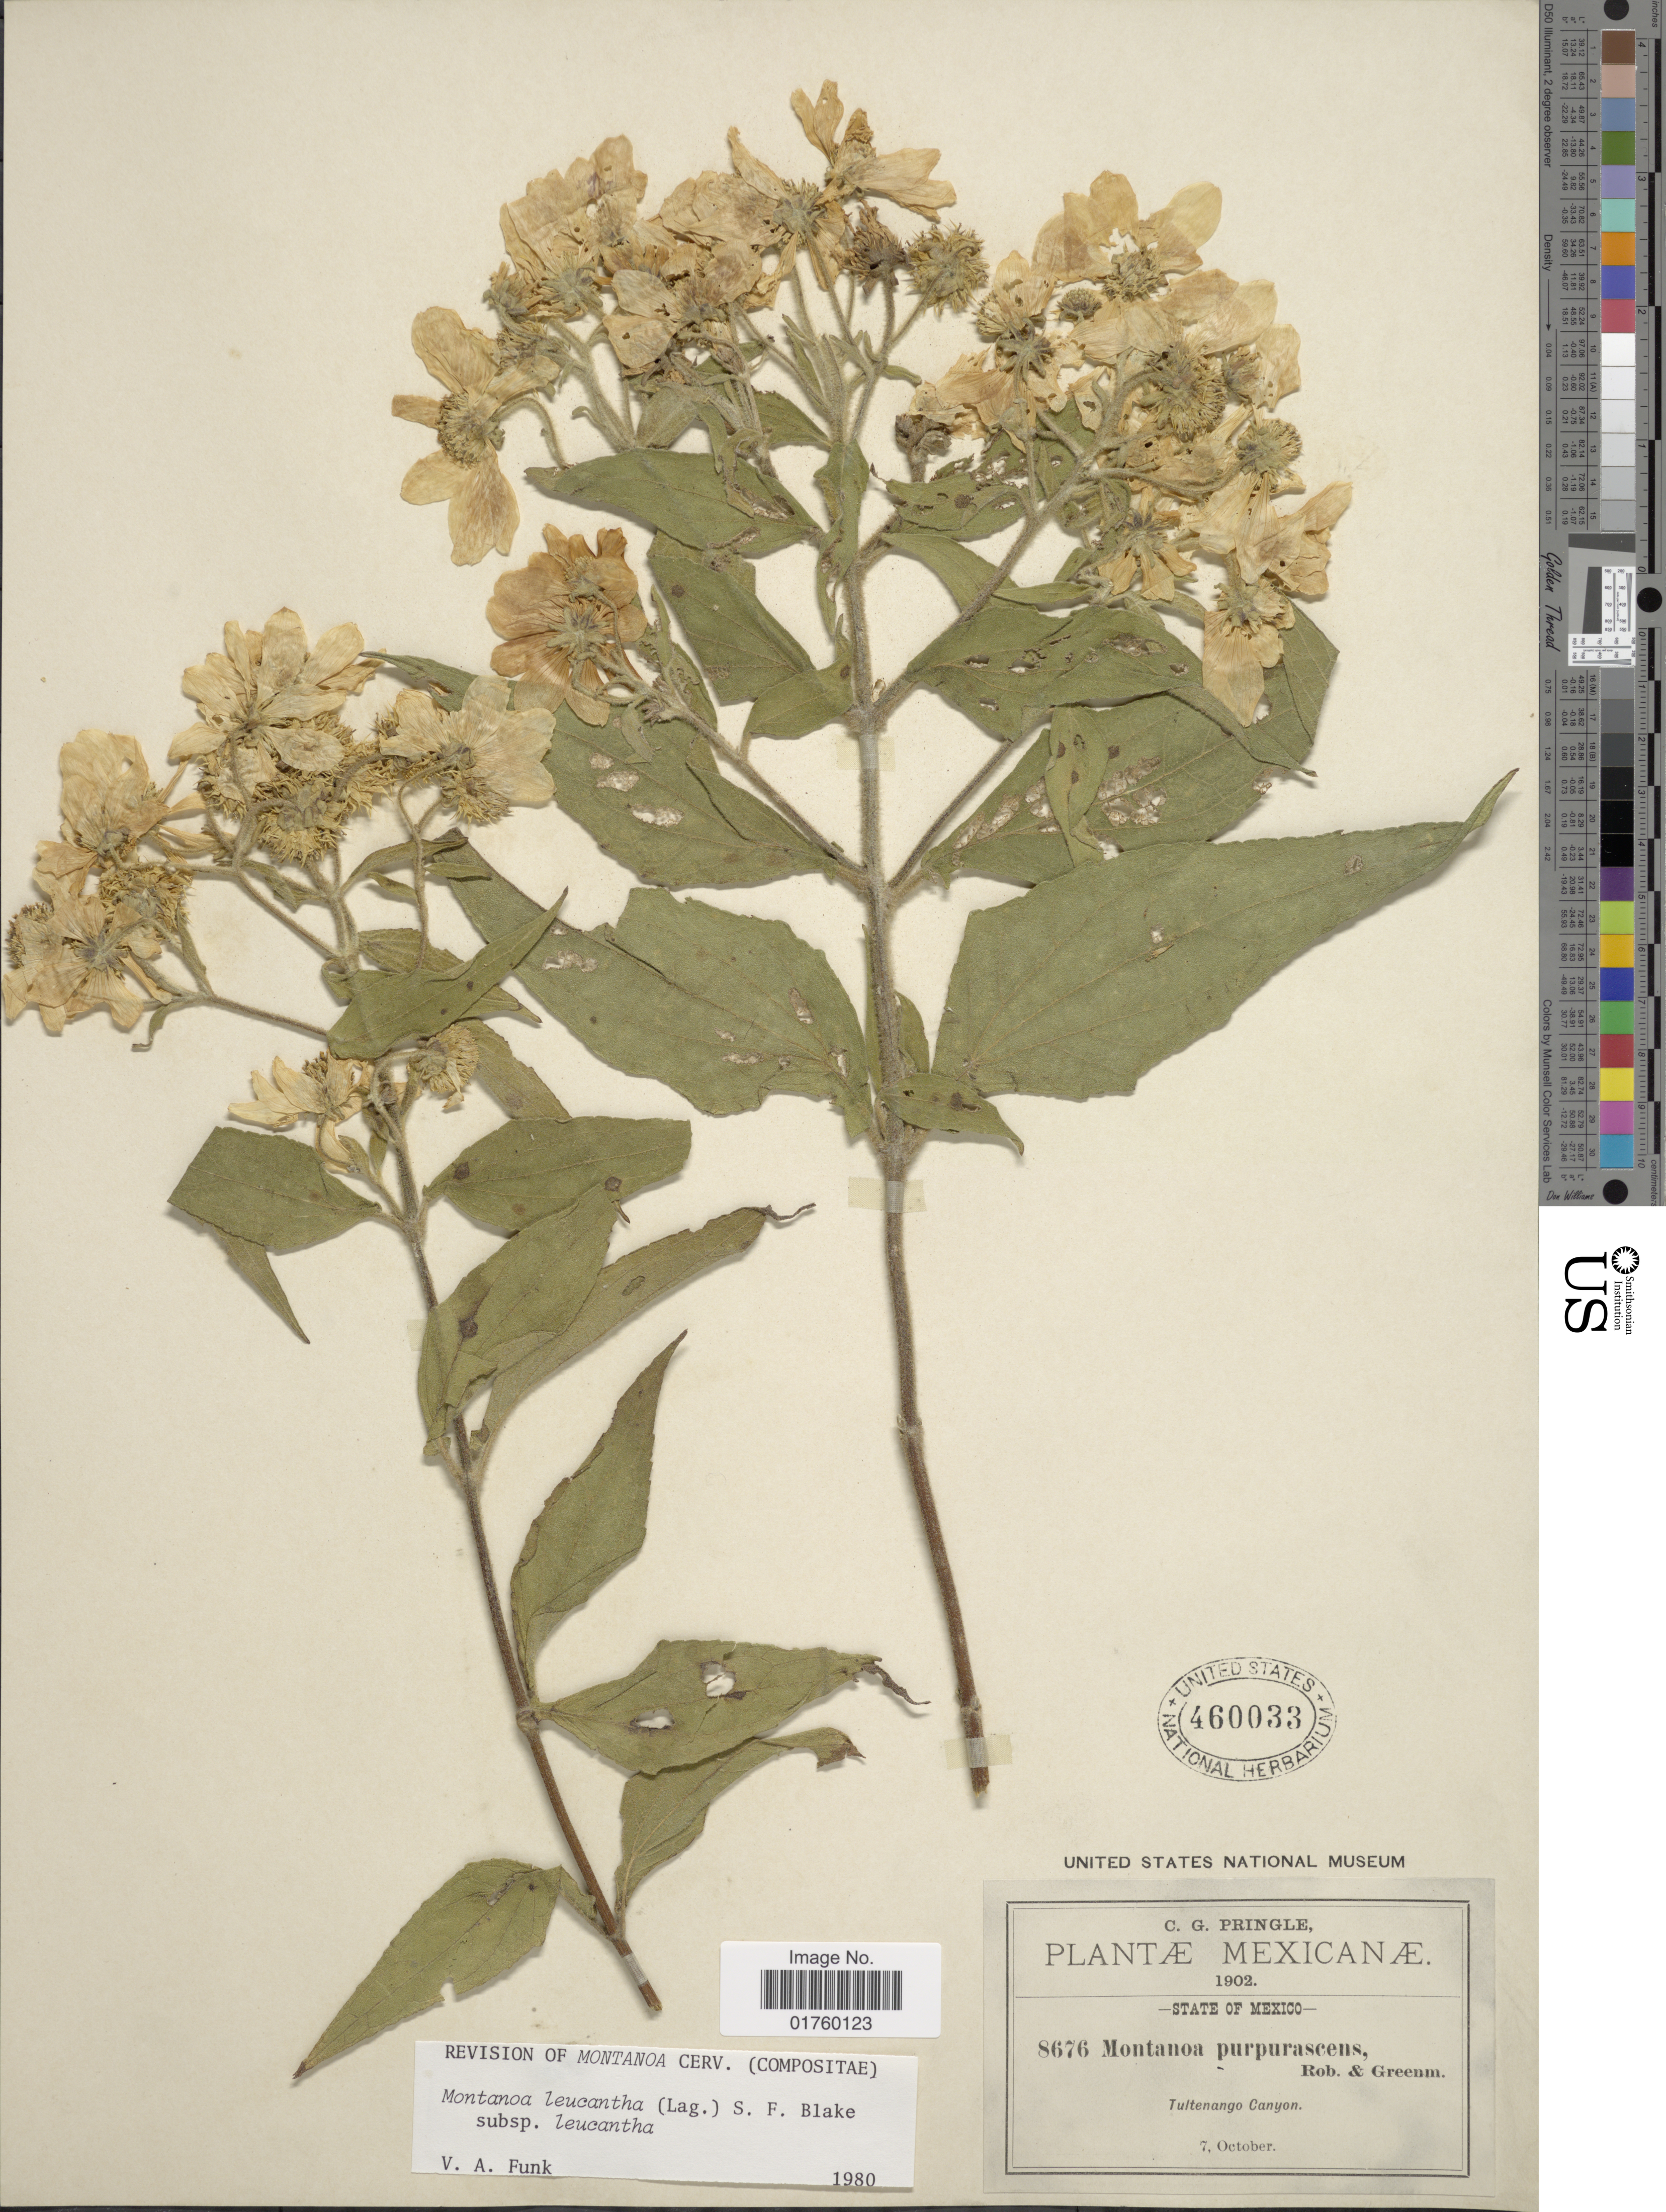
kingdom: Plantae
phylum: Tracheophyta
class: Magnoliopsida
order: Asterales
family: Asteraceae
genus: Montanoa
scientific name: Montanoa leucantha subsp. leucantha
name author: (Lag.) S.F. Blake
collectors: C. G. Pringle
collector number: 8676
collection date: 1902-10-07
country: Mexico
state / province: México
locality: Tutlenango Canyon.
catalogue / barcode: US 460033